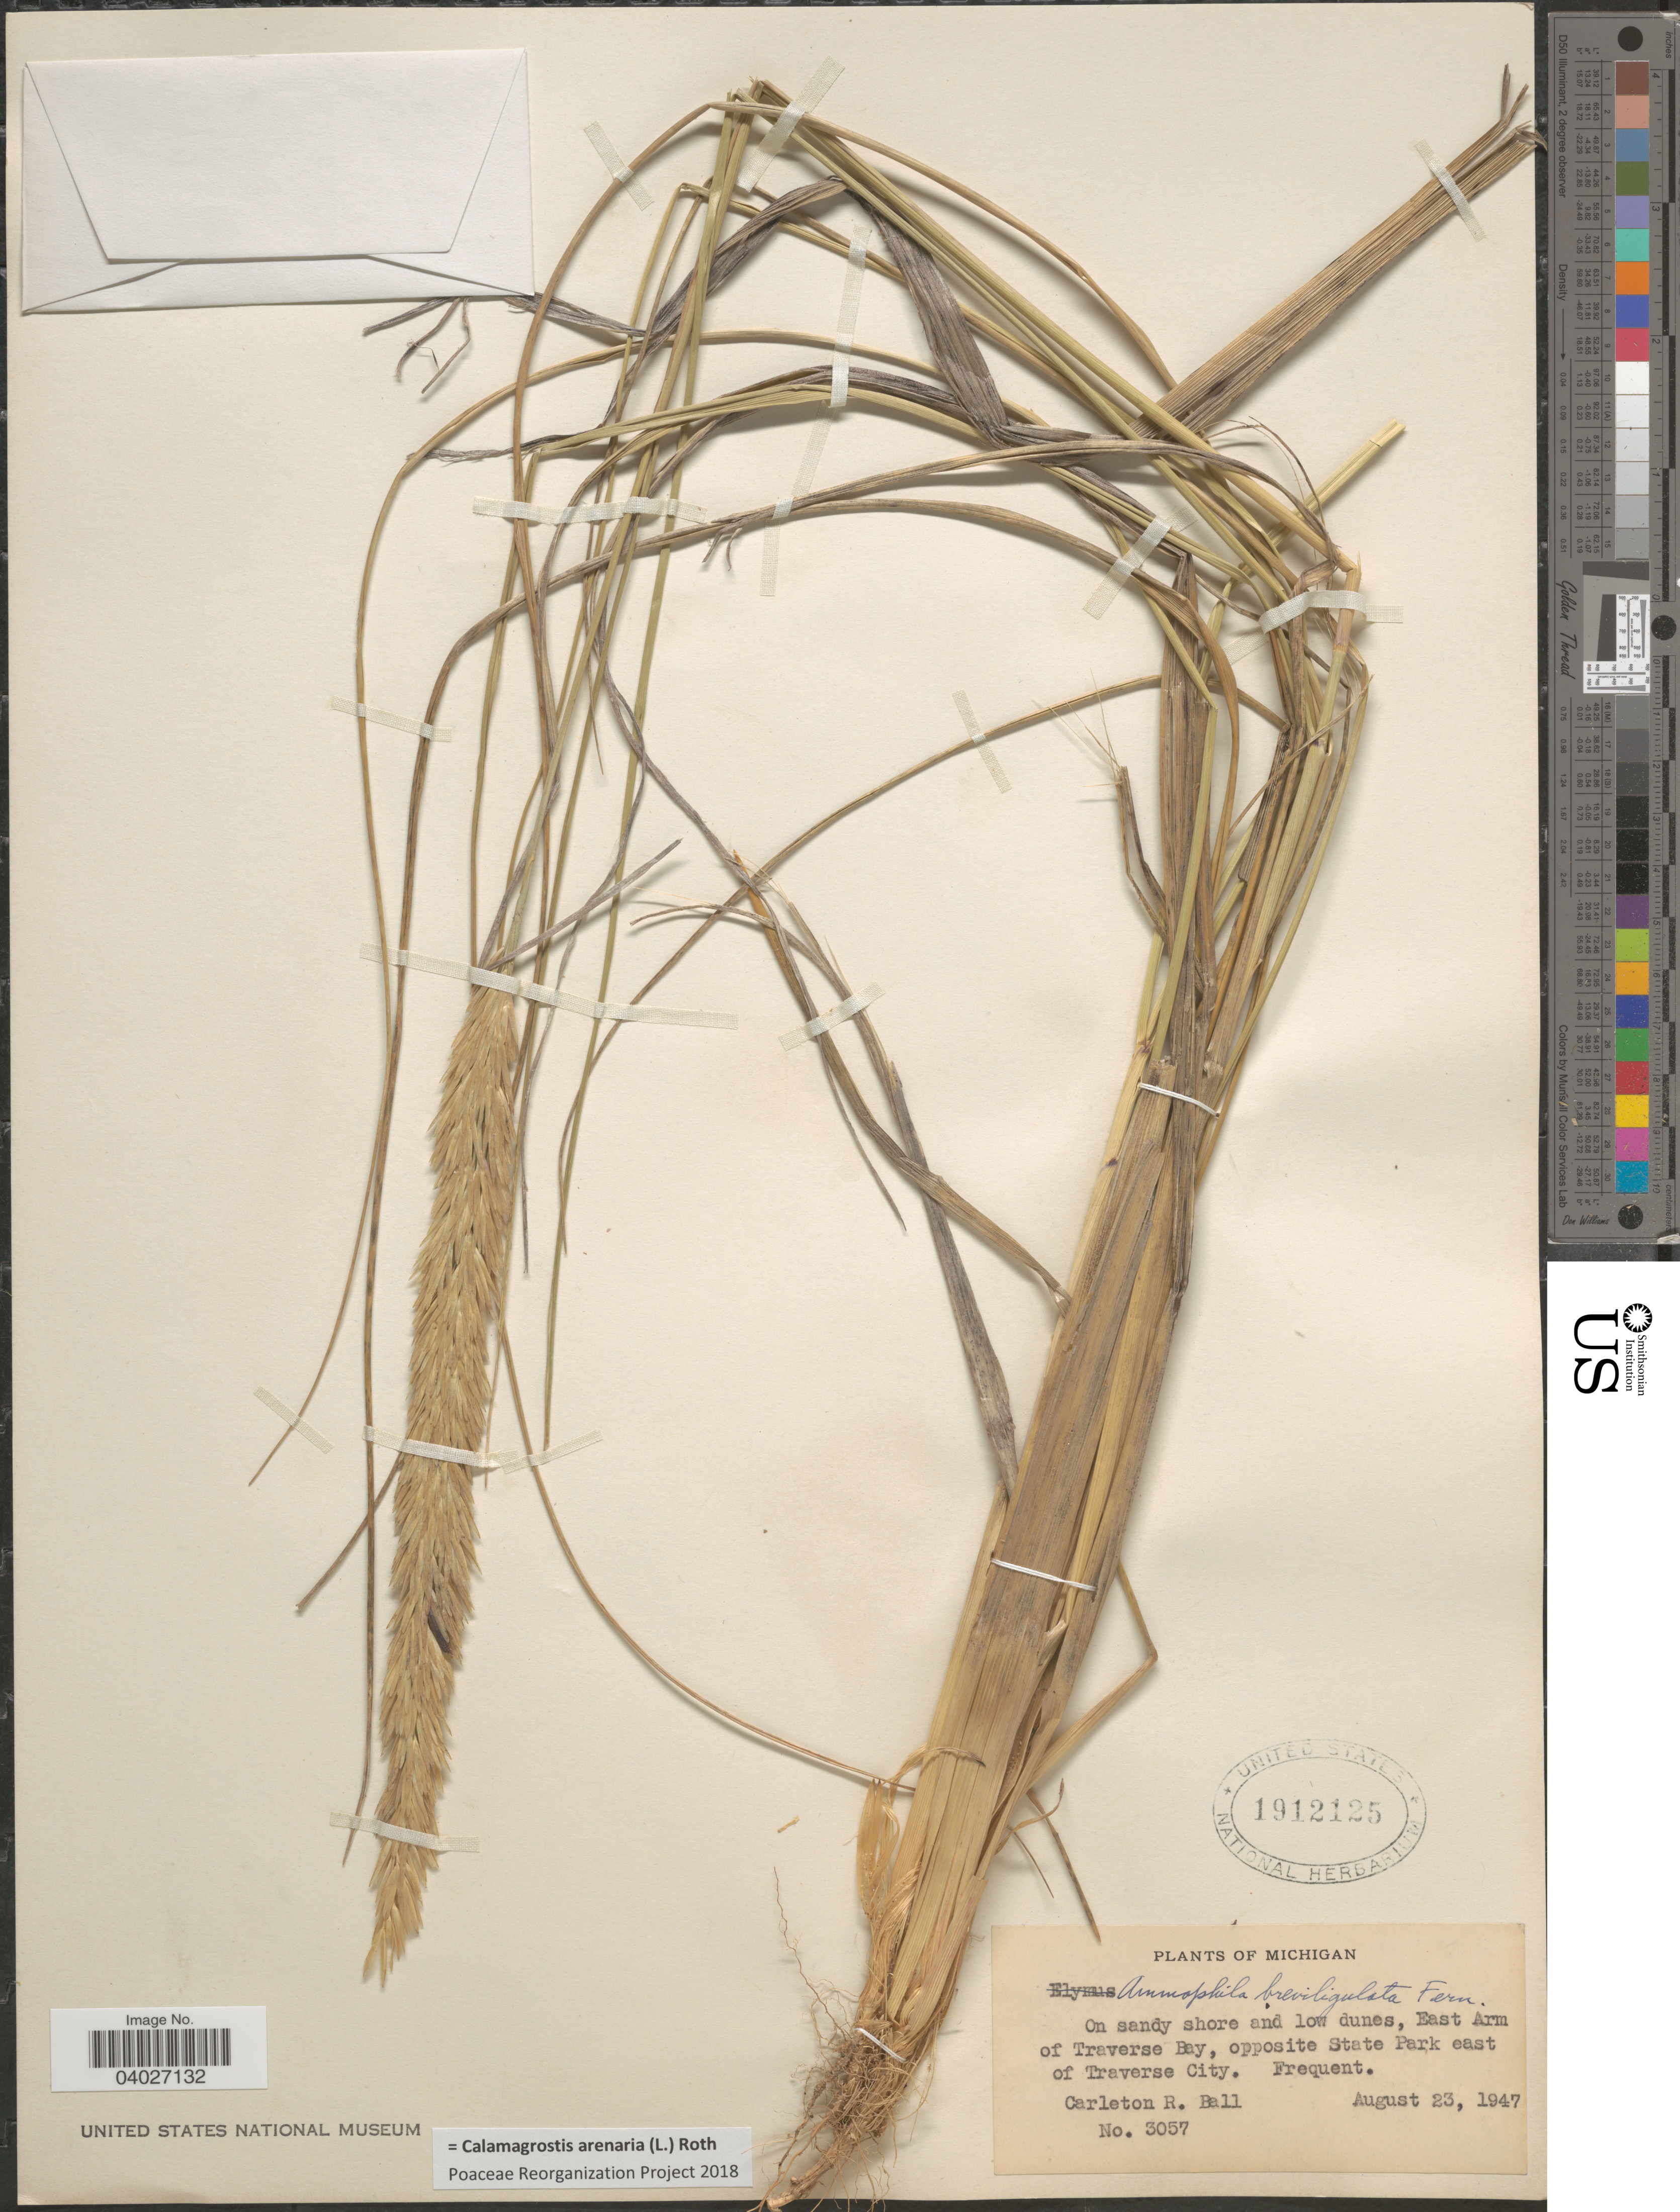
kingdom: Plantae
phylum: Tracheophyta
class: Liliopsida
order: Poales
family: Poaceae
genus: Calamagrostis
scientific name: Calamagrostis arenaria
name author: (L.) Roth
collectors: C. R. Ball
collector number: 3057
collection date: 1947-08-23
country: United States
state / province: Michigan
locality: On sandy shore and low dunes, East Arm of Traverse Bay, opposite State Park east of Traverse City.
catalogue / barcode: US 1912125